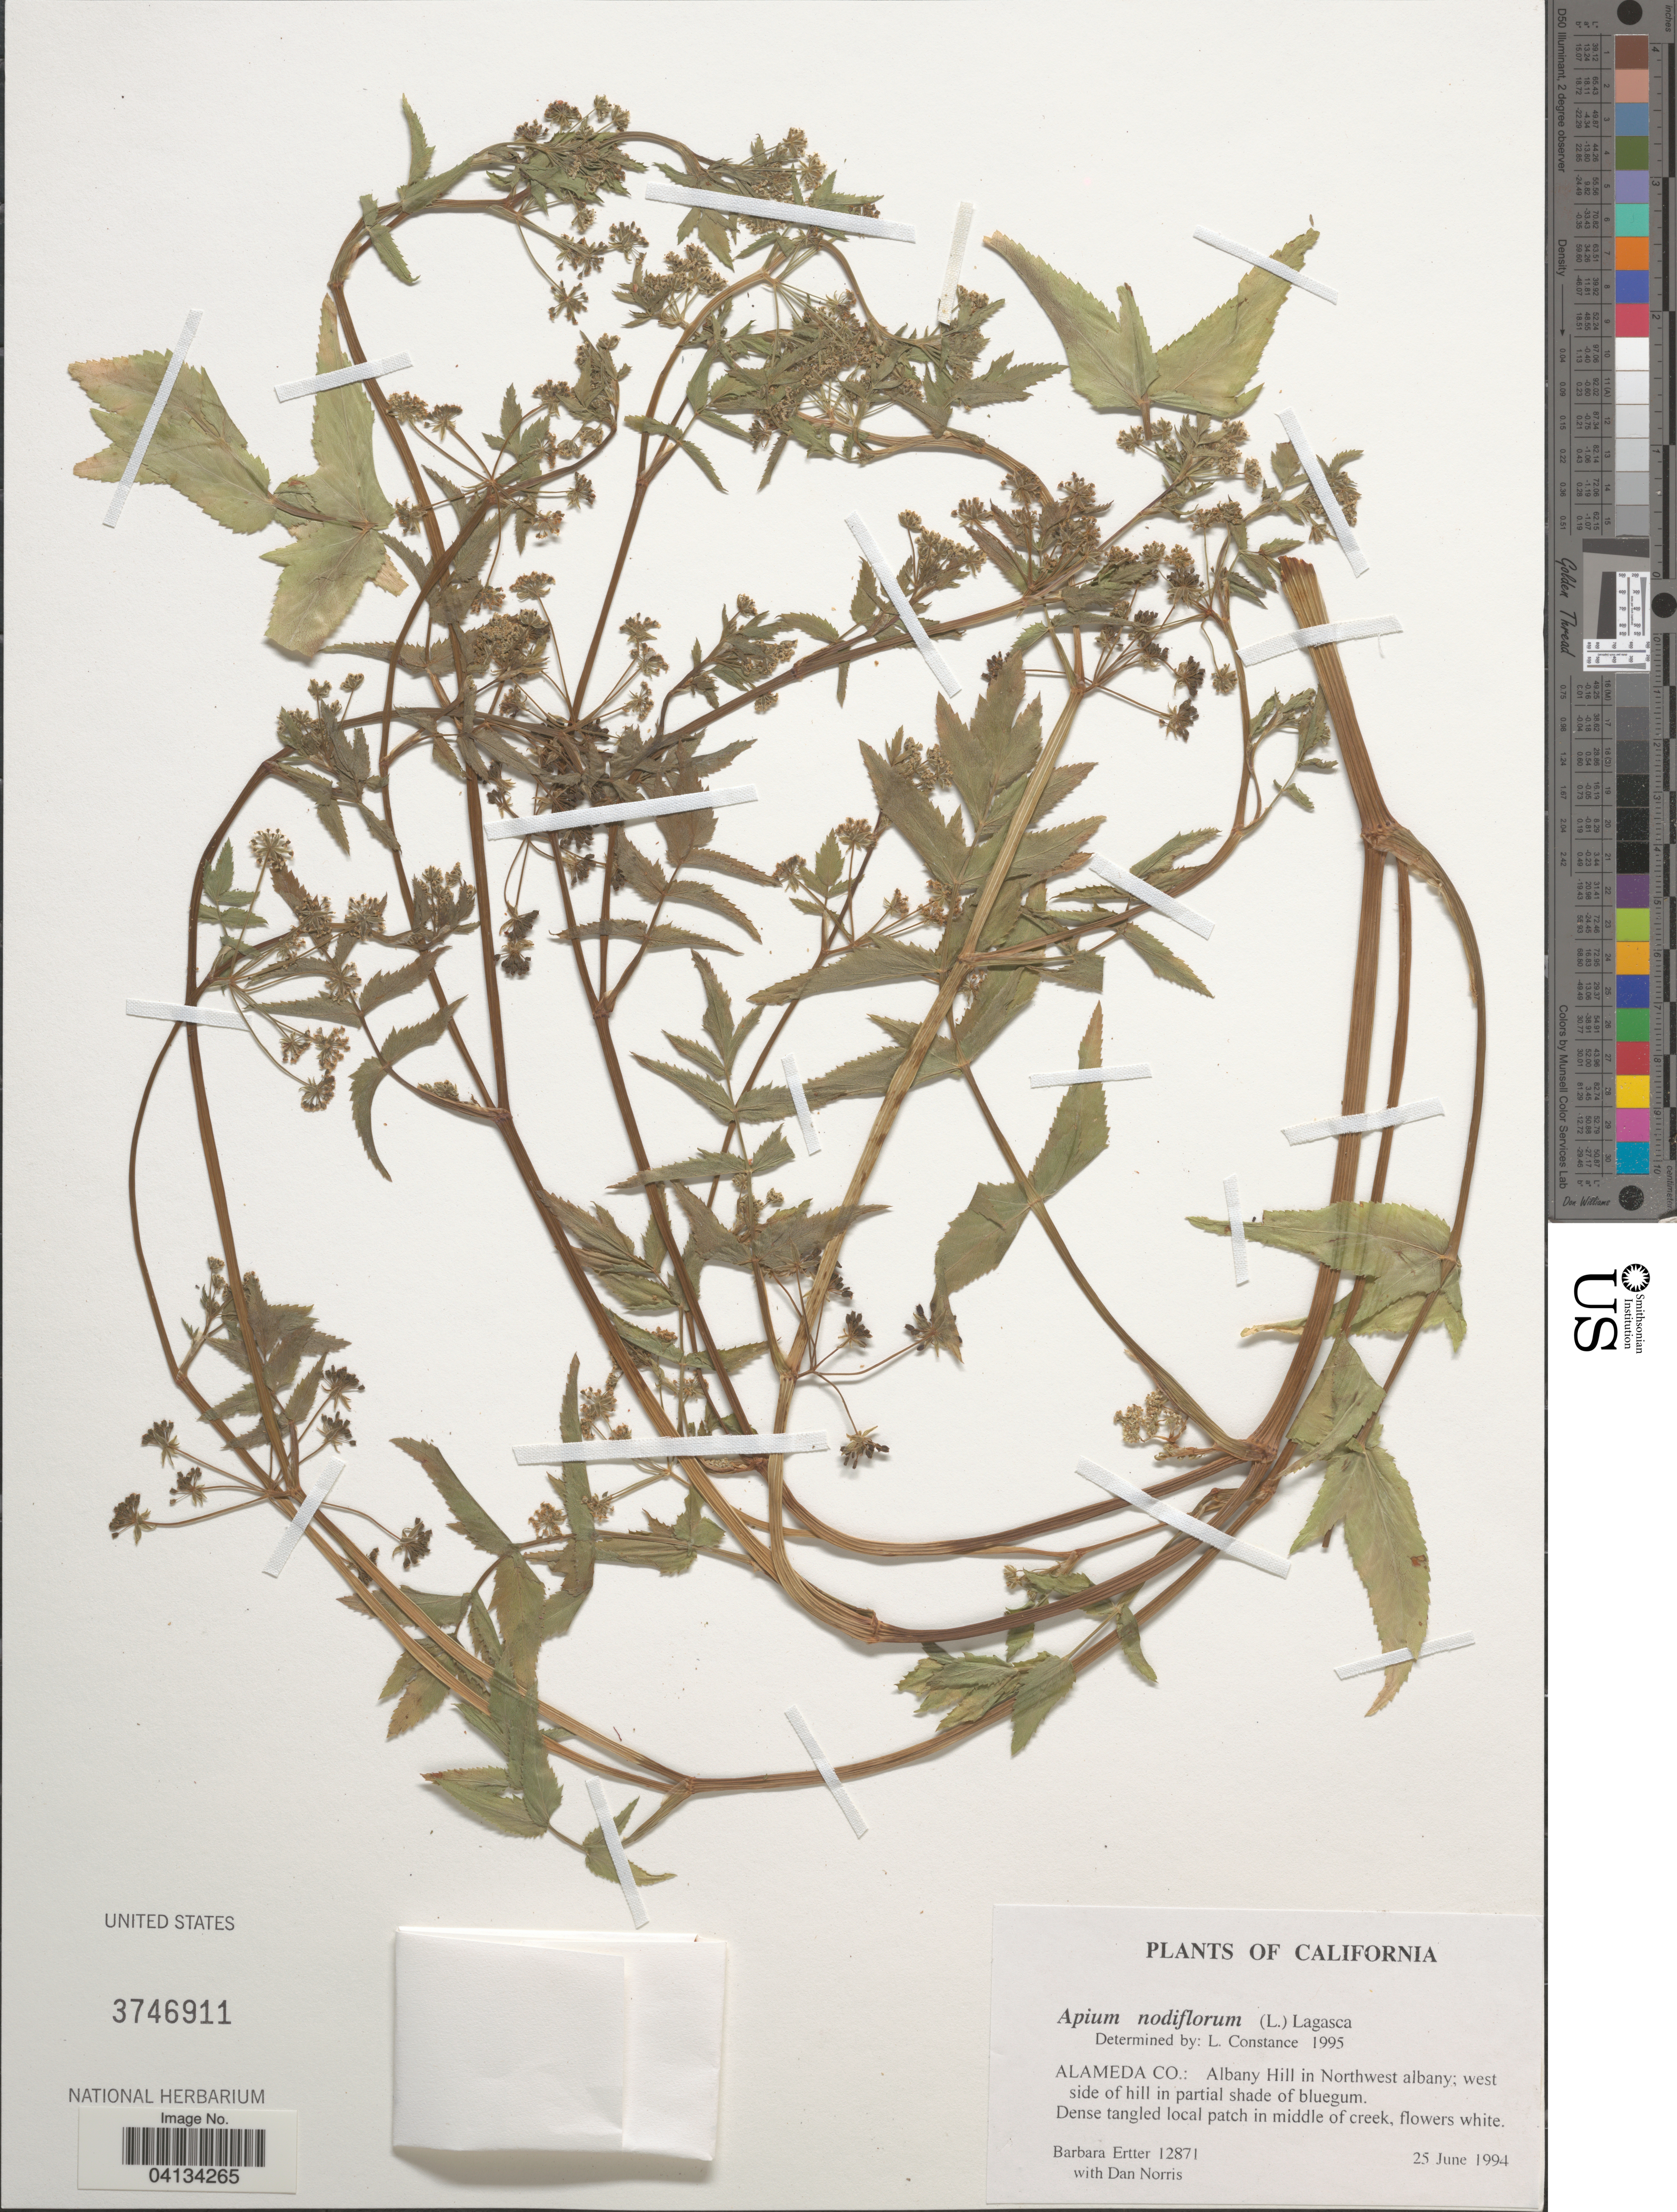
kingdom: Plantae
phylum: Tracheophyta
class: Magnoliopsida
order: Apiales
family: Apiaceae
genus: Apium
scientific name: Apium nodiflorum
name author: (L.) Lag.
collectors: B. Ertter & D. Norris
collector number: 12871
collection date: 1994-06-25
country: United States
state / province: California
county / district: Alameda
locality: Alameda Co.: Albany Hill in Northwest albany; west side of hill in partial shade of bluegum.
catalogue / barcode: US 3746911